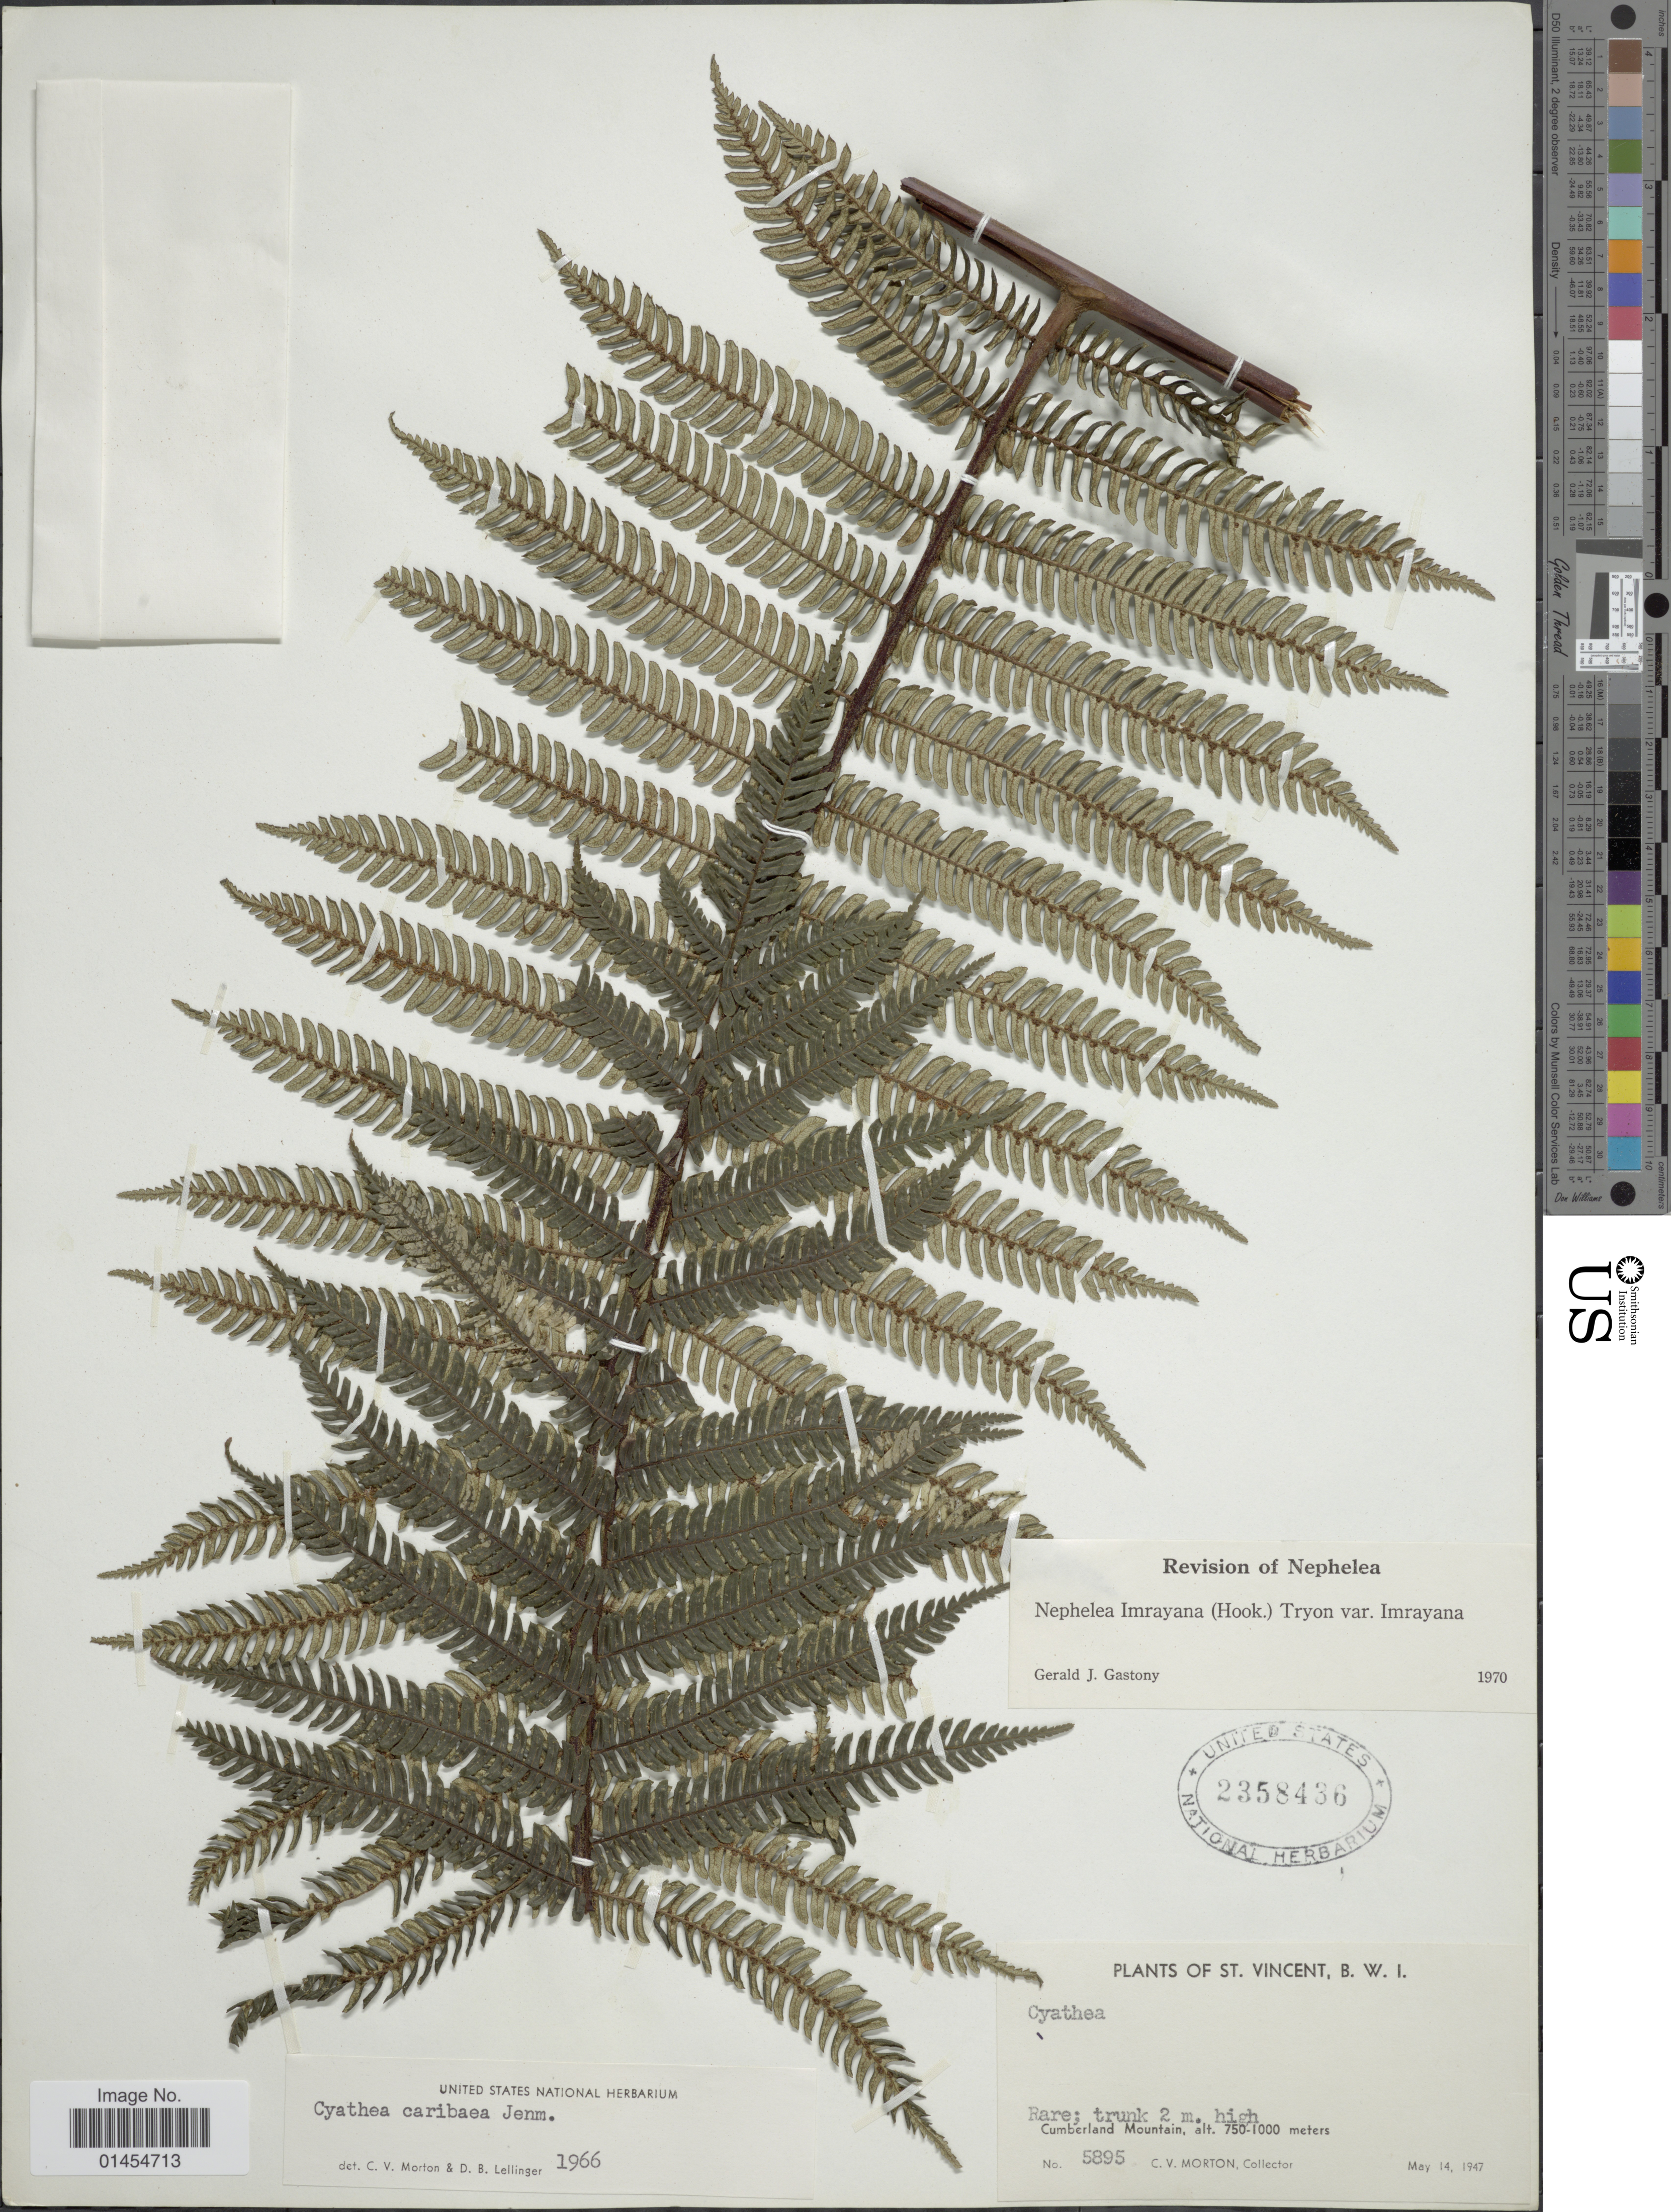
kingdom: Plantae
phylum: Tracheophyta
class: Polypodiopsida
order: Cyatheales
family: Cyatheaceae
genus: Alsophila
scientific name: Alsophila imrayana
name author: (Hook.) D.S. Conant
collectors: C. V. Morton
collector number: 5895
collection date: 1947-05-14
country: St. Vincent - Grenadines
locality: St. Vincent, B.W.I. Cumberland Mountain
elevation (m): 750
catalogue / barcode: US 2358436